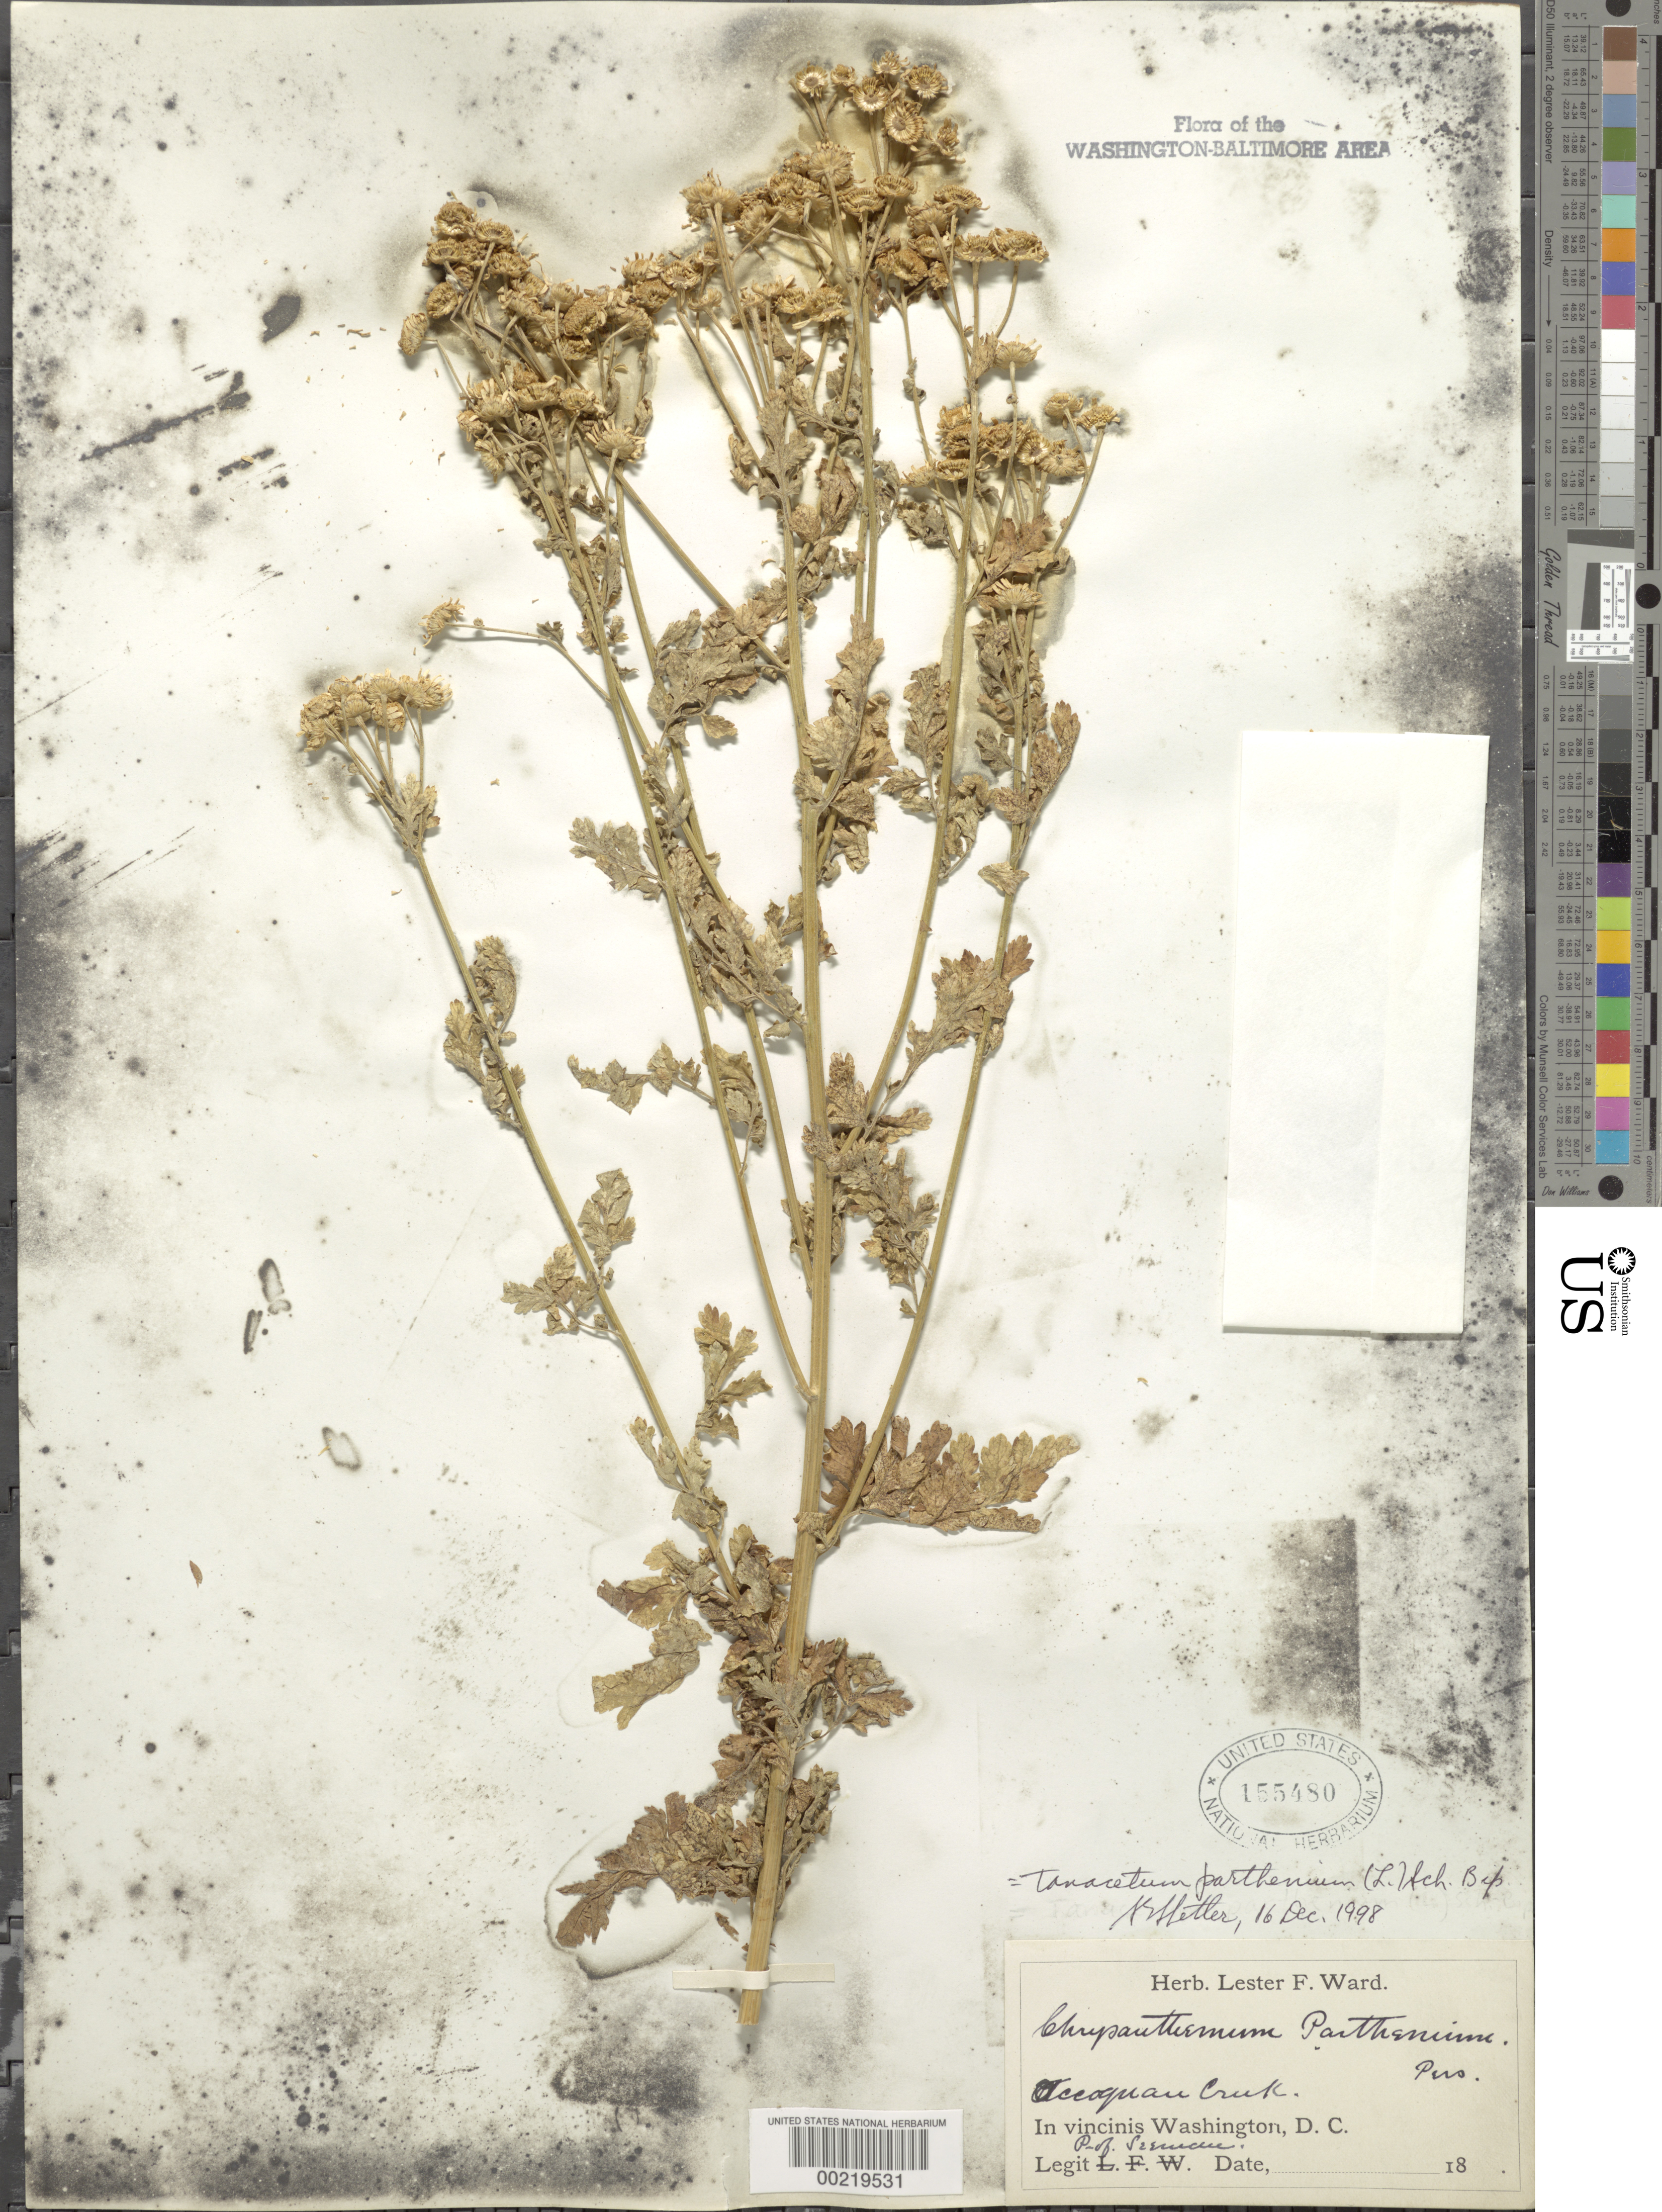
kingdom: Plantae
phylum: Tracheophyta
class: Magnoliopsida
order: Asterales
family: Asteraceae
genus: Tanacetum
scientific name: Tanacetum parthenium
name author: (L.) Sch. Bip.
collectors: W. Seaman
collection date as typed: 18--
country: United States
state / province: Virginia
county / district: Prince William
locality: Occoquan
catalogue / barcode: US 155480